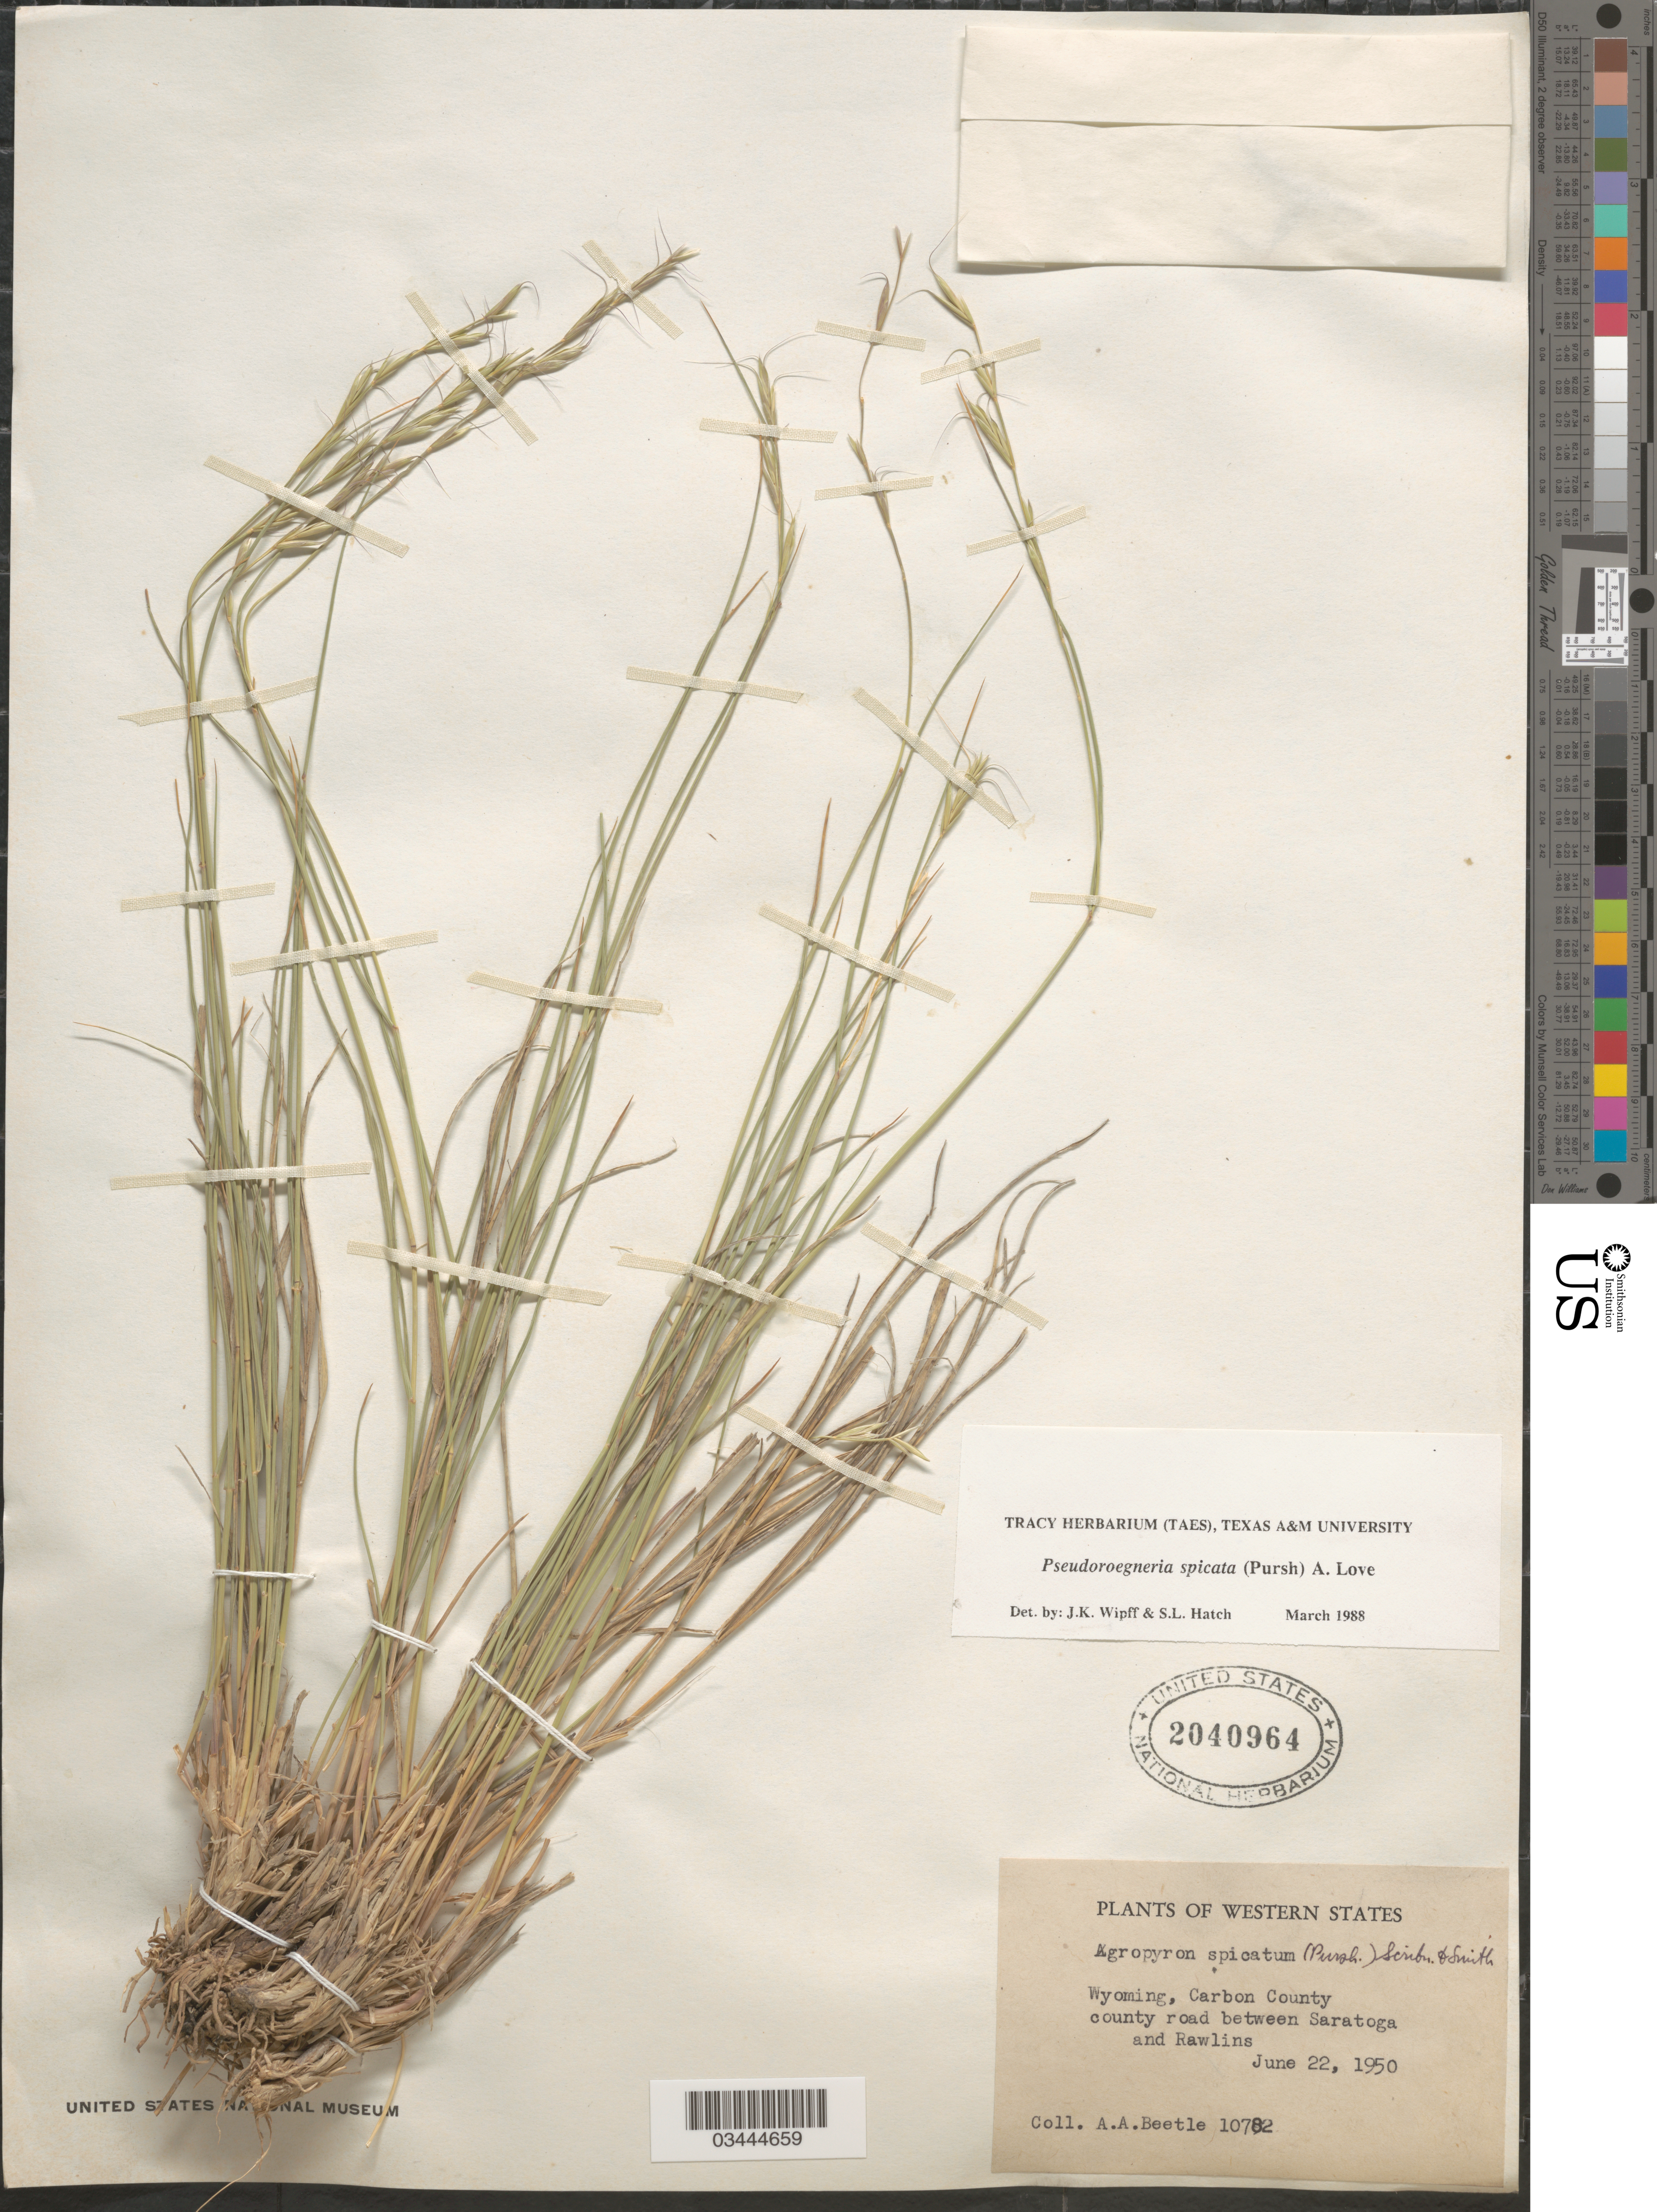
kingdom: Plantae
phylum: Tracheophyta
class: Liliopsida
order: Poales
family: Poaceae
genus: Pseudoroegneria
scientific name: Pseudoroegneria spicata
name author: (Pursh) Á. Löve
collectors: A. A. Beetle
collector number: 10782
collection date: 1950-06-22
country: United States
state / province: Wyoming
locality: Western States. Carbon County. County road between Saratoga and Rawlins.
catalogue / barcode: US 2040964